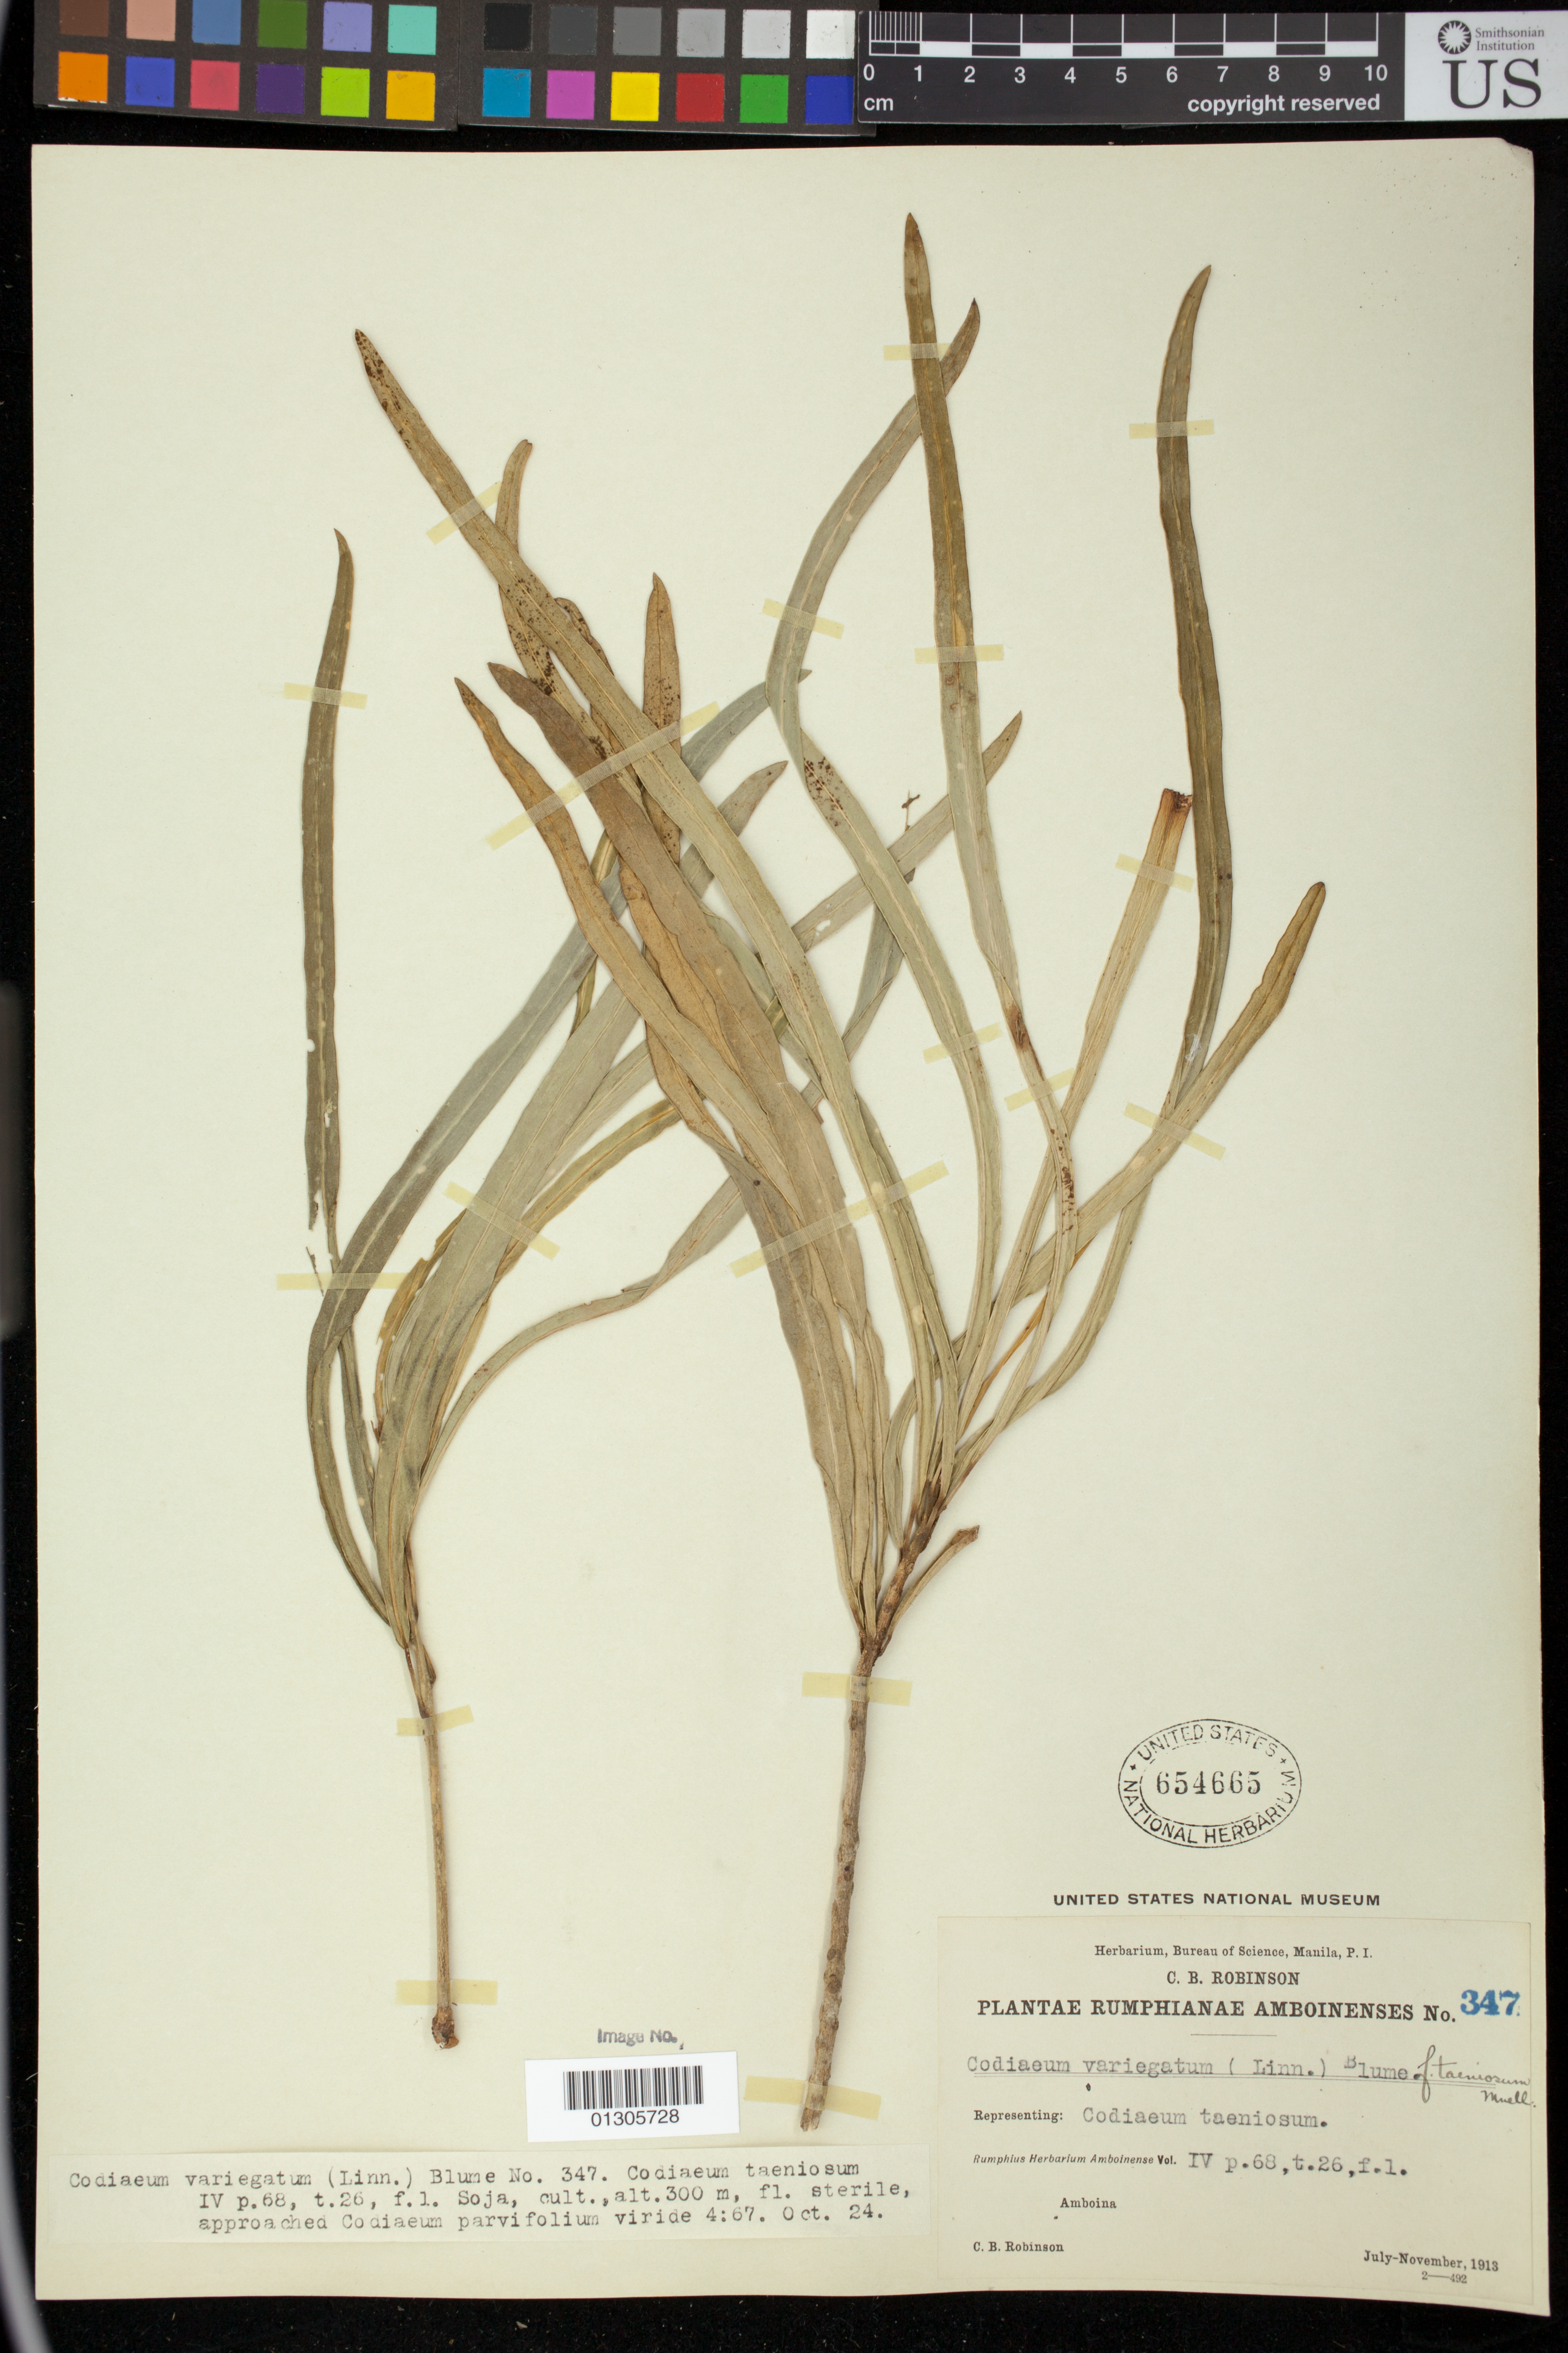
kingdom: Plantae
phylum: Tracheophyta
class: Magnoliopsida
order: Malpighiales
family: Euphorbiaceae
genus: Codiaeum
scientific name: Codiaeum variegatum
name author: (L.) Rumph. ex A. Juss.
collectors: C. Robinson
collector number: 347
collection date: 1913-10-24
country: Indonesia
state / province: Maluku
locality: Amboina [Pualu Ambon]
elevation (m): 300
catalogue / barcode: US 654665